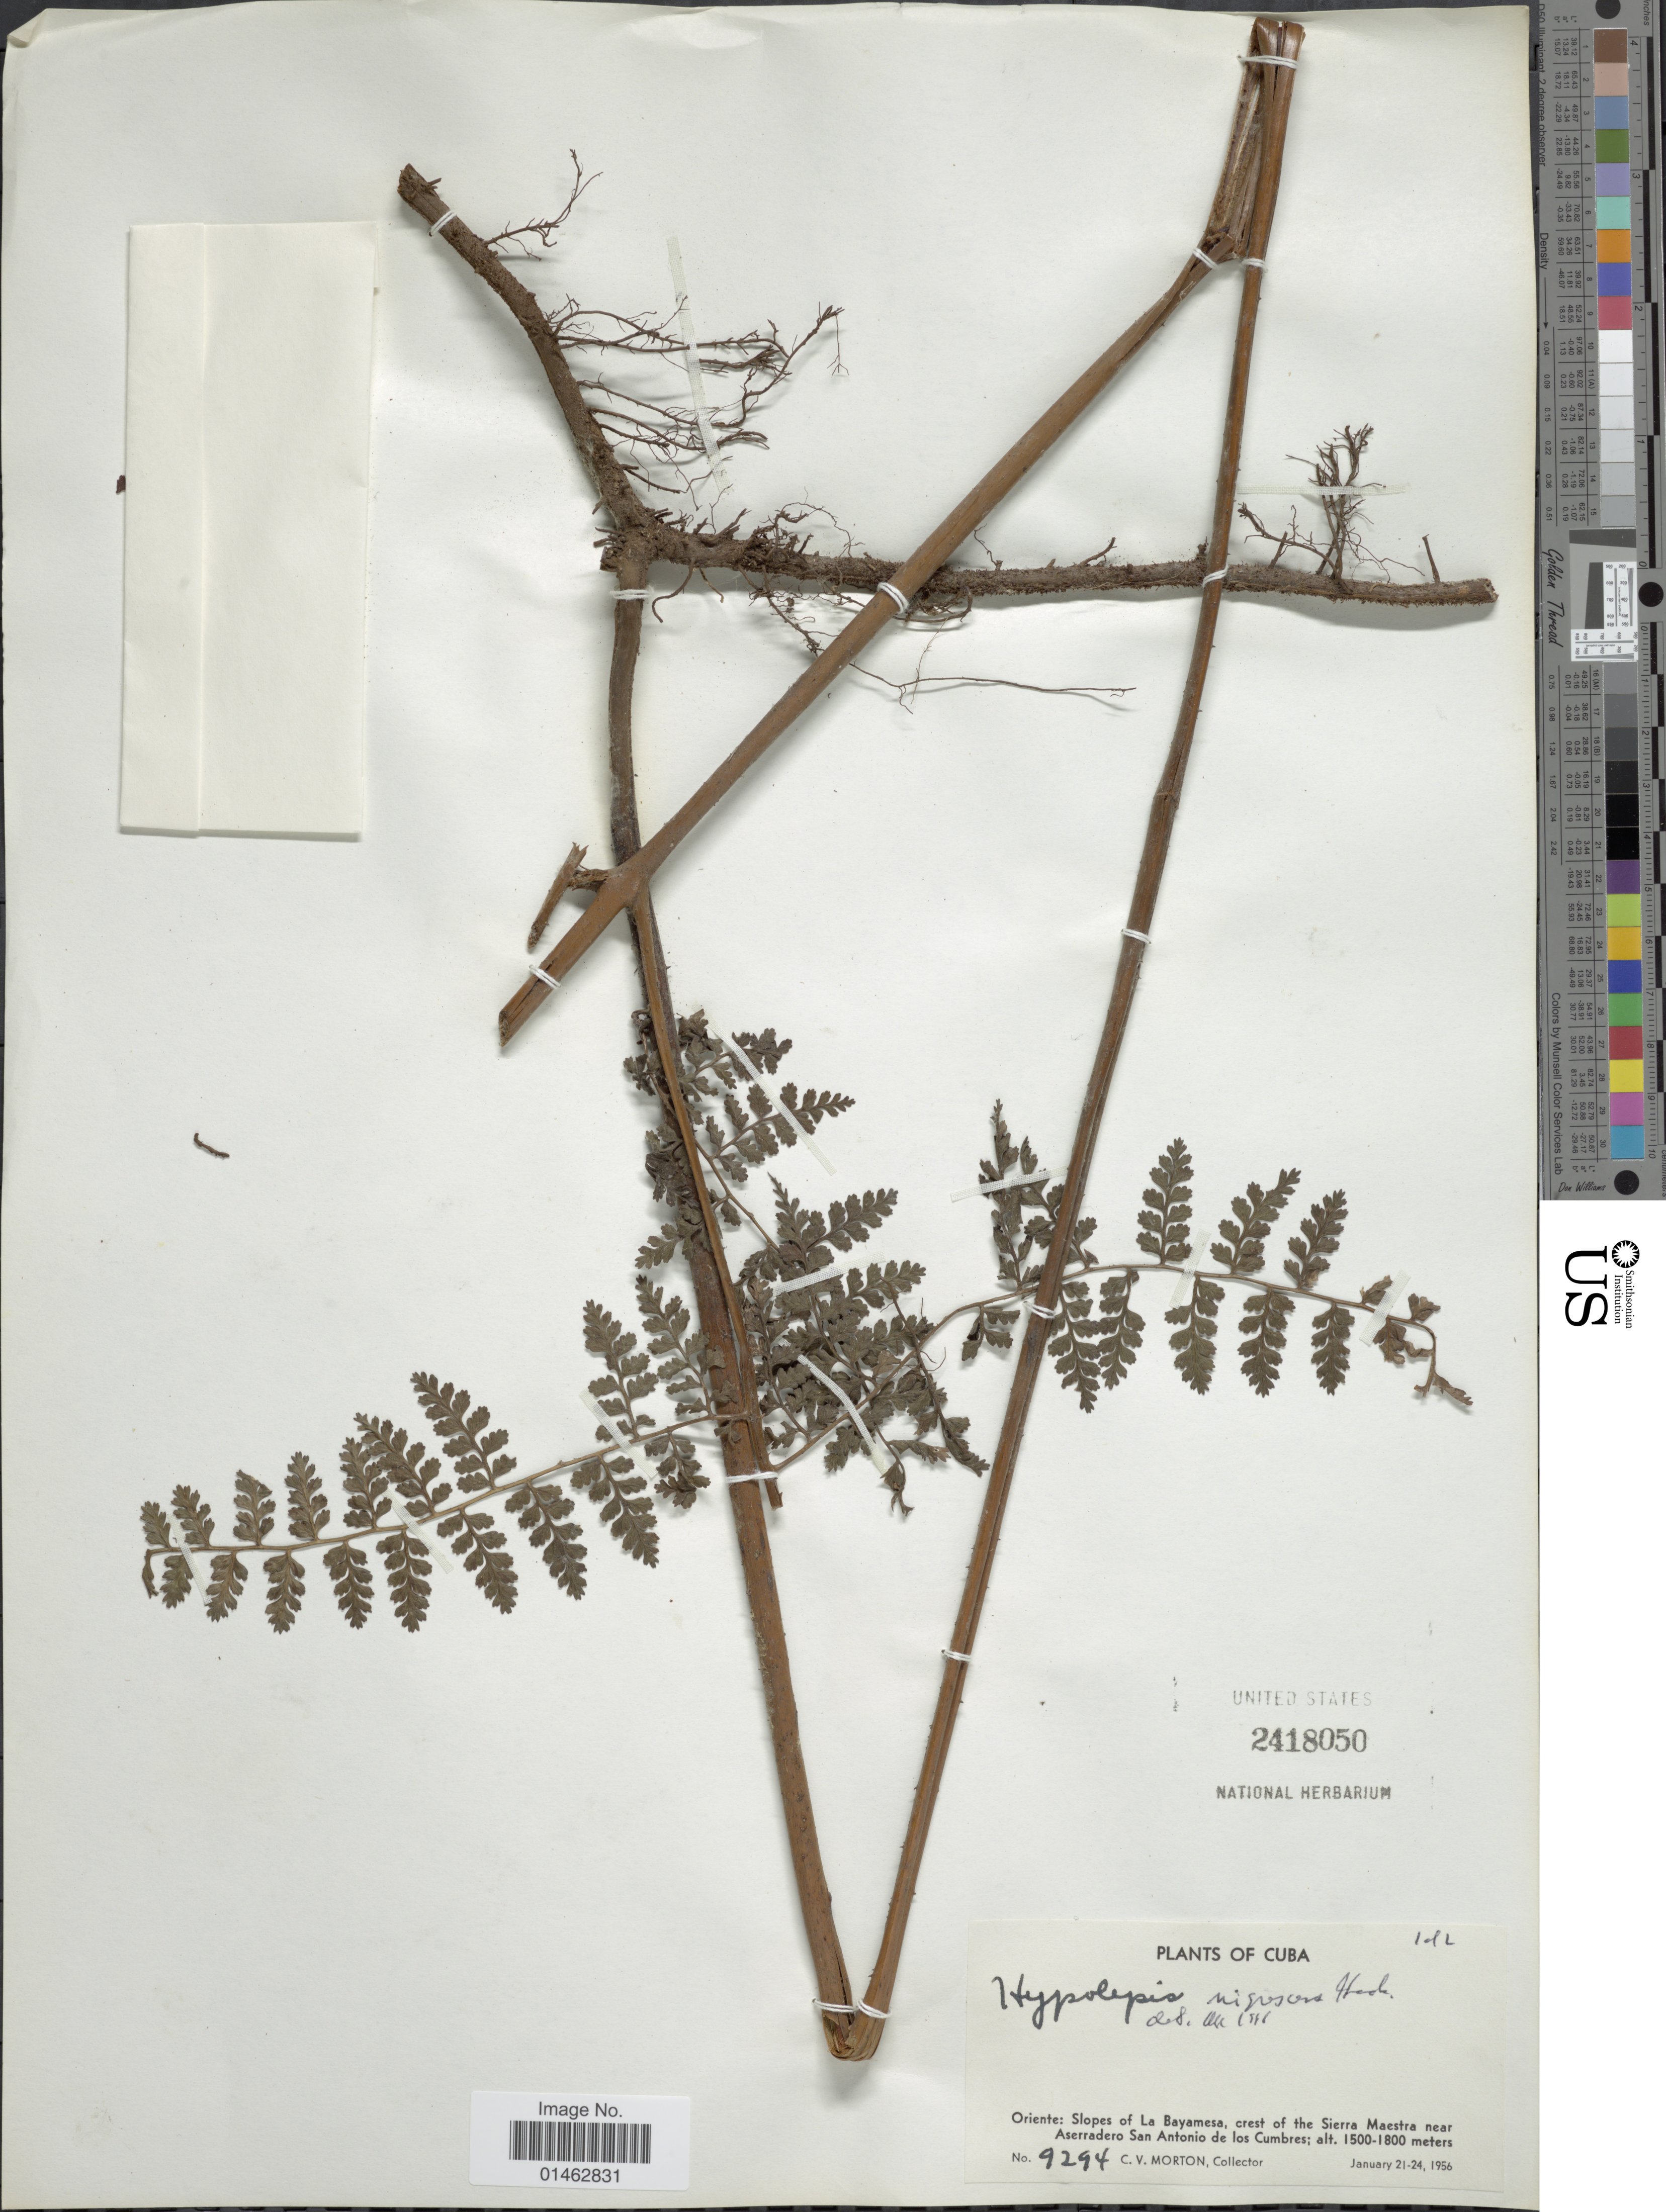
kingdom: Plantae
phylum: Tracheophyta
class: Polypodiopsida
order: Polypodiales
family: Dennstaedtiaceae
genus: Hypolepis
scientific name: Hypolepis nigrescens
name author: Hook.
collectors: C. V. Morton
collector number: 9294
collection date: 1956-01-21/1956-01-24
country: Cuba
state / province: Oriente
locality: Slopes of La Mayamesa, crest of the Sierra Maestra near Aserradero San Antonio de los Cumbres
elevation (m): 1500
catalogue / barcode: US 2418050